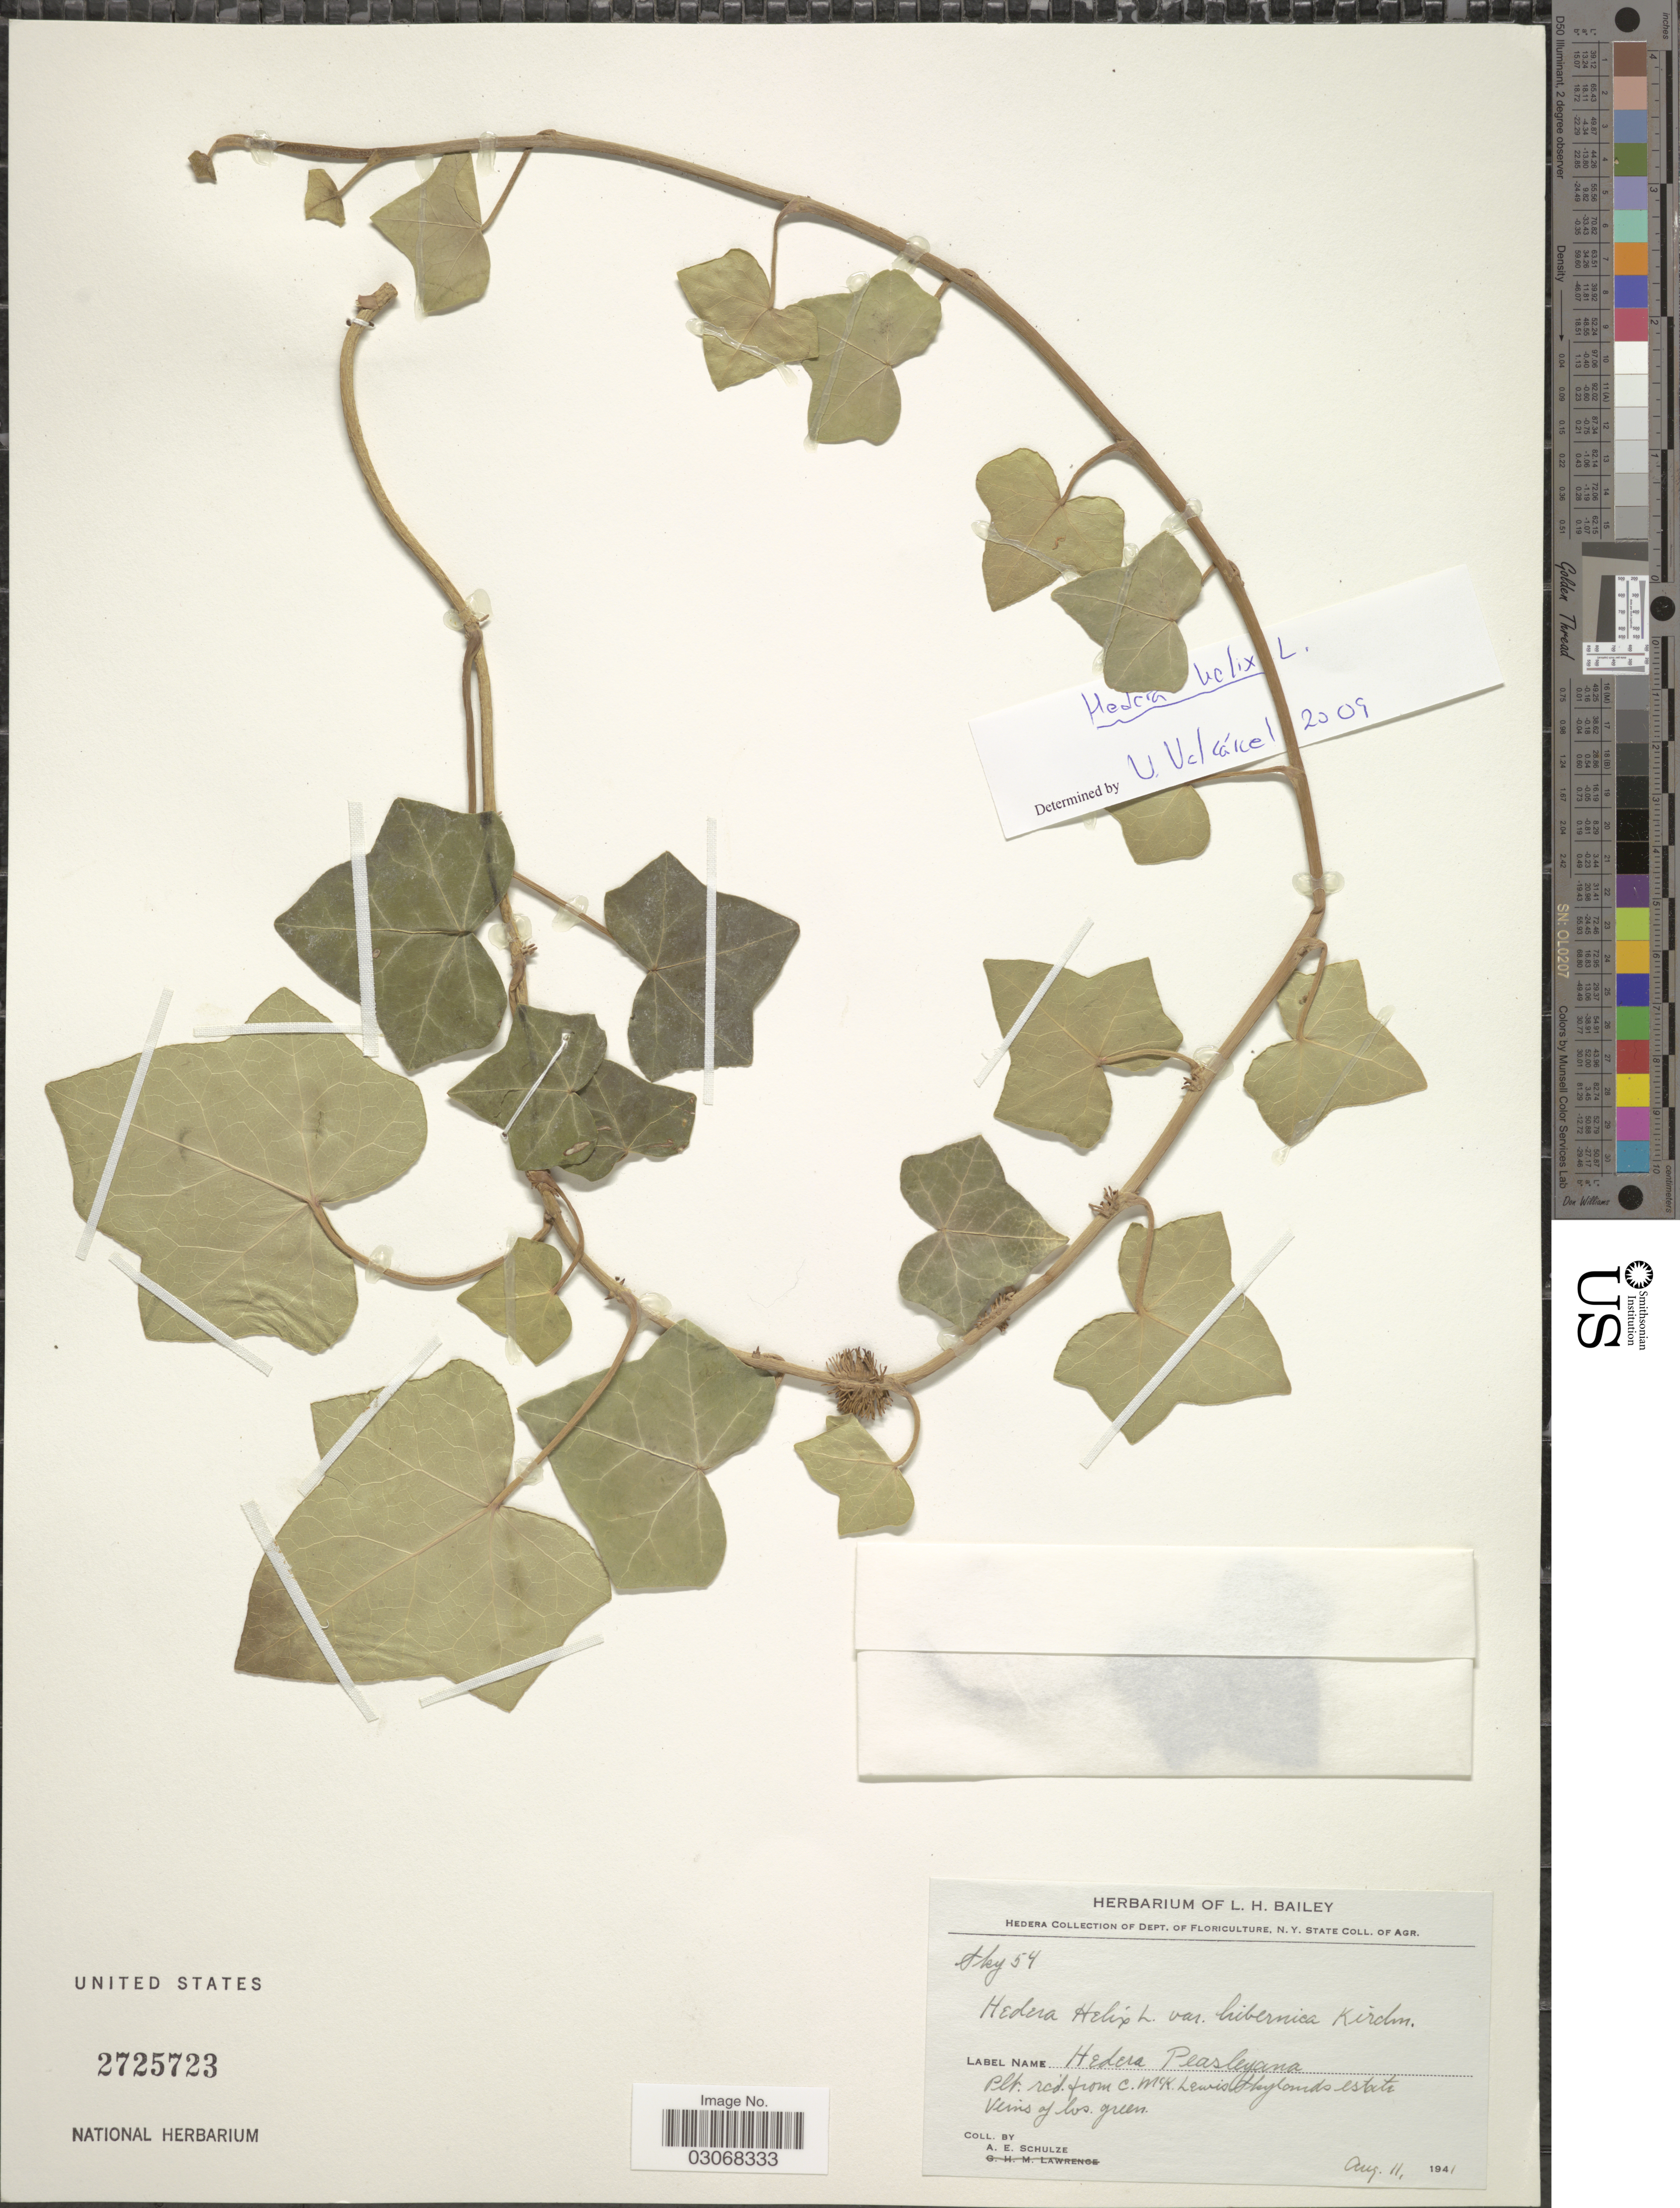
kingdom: Plantae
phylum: Tracheophyta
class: Magnoliopsida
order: Apiales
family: Araliaceae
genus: Hedera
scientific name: Hedera helix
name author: L.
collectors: A. Schulze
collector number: Sky* 54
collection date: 1941-08-11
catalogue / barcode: US 2725723